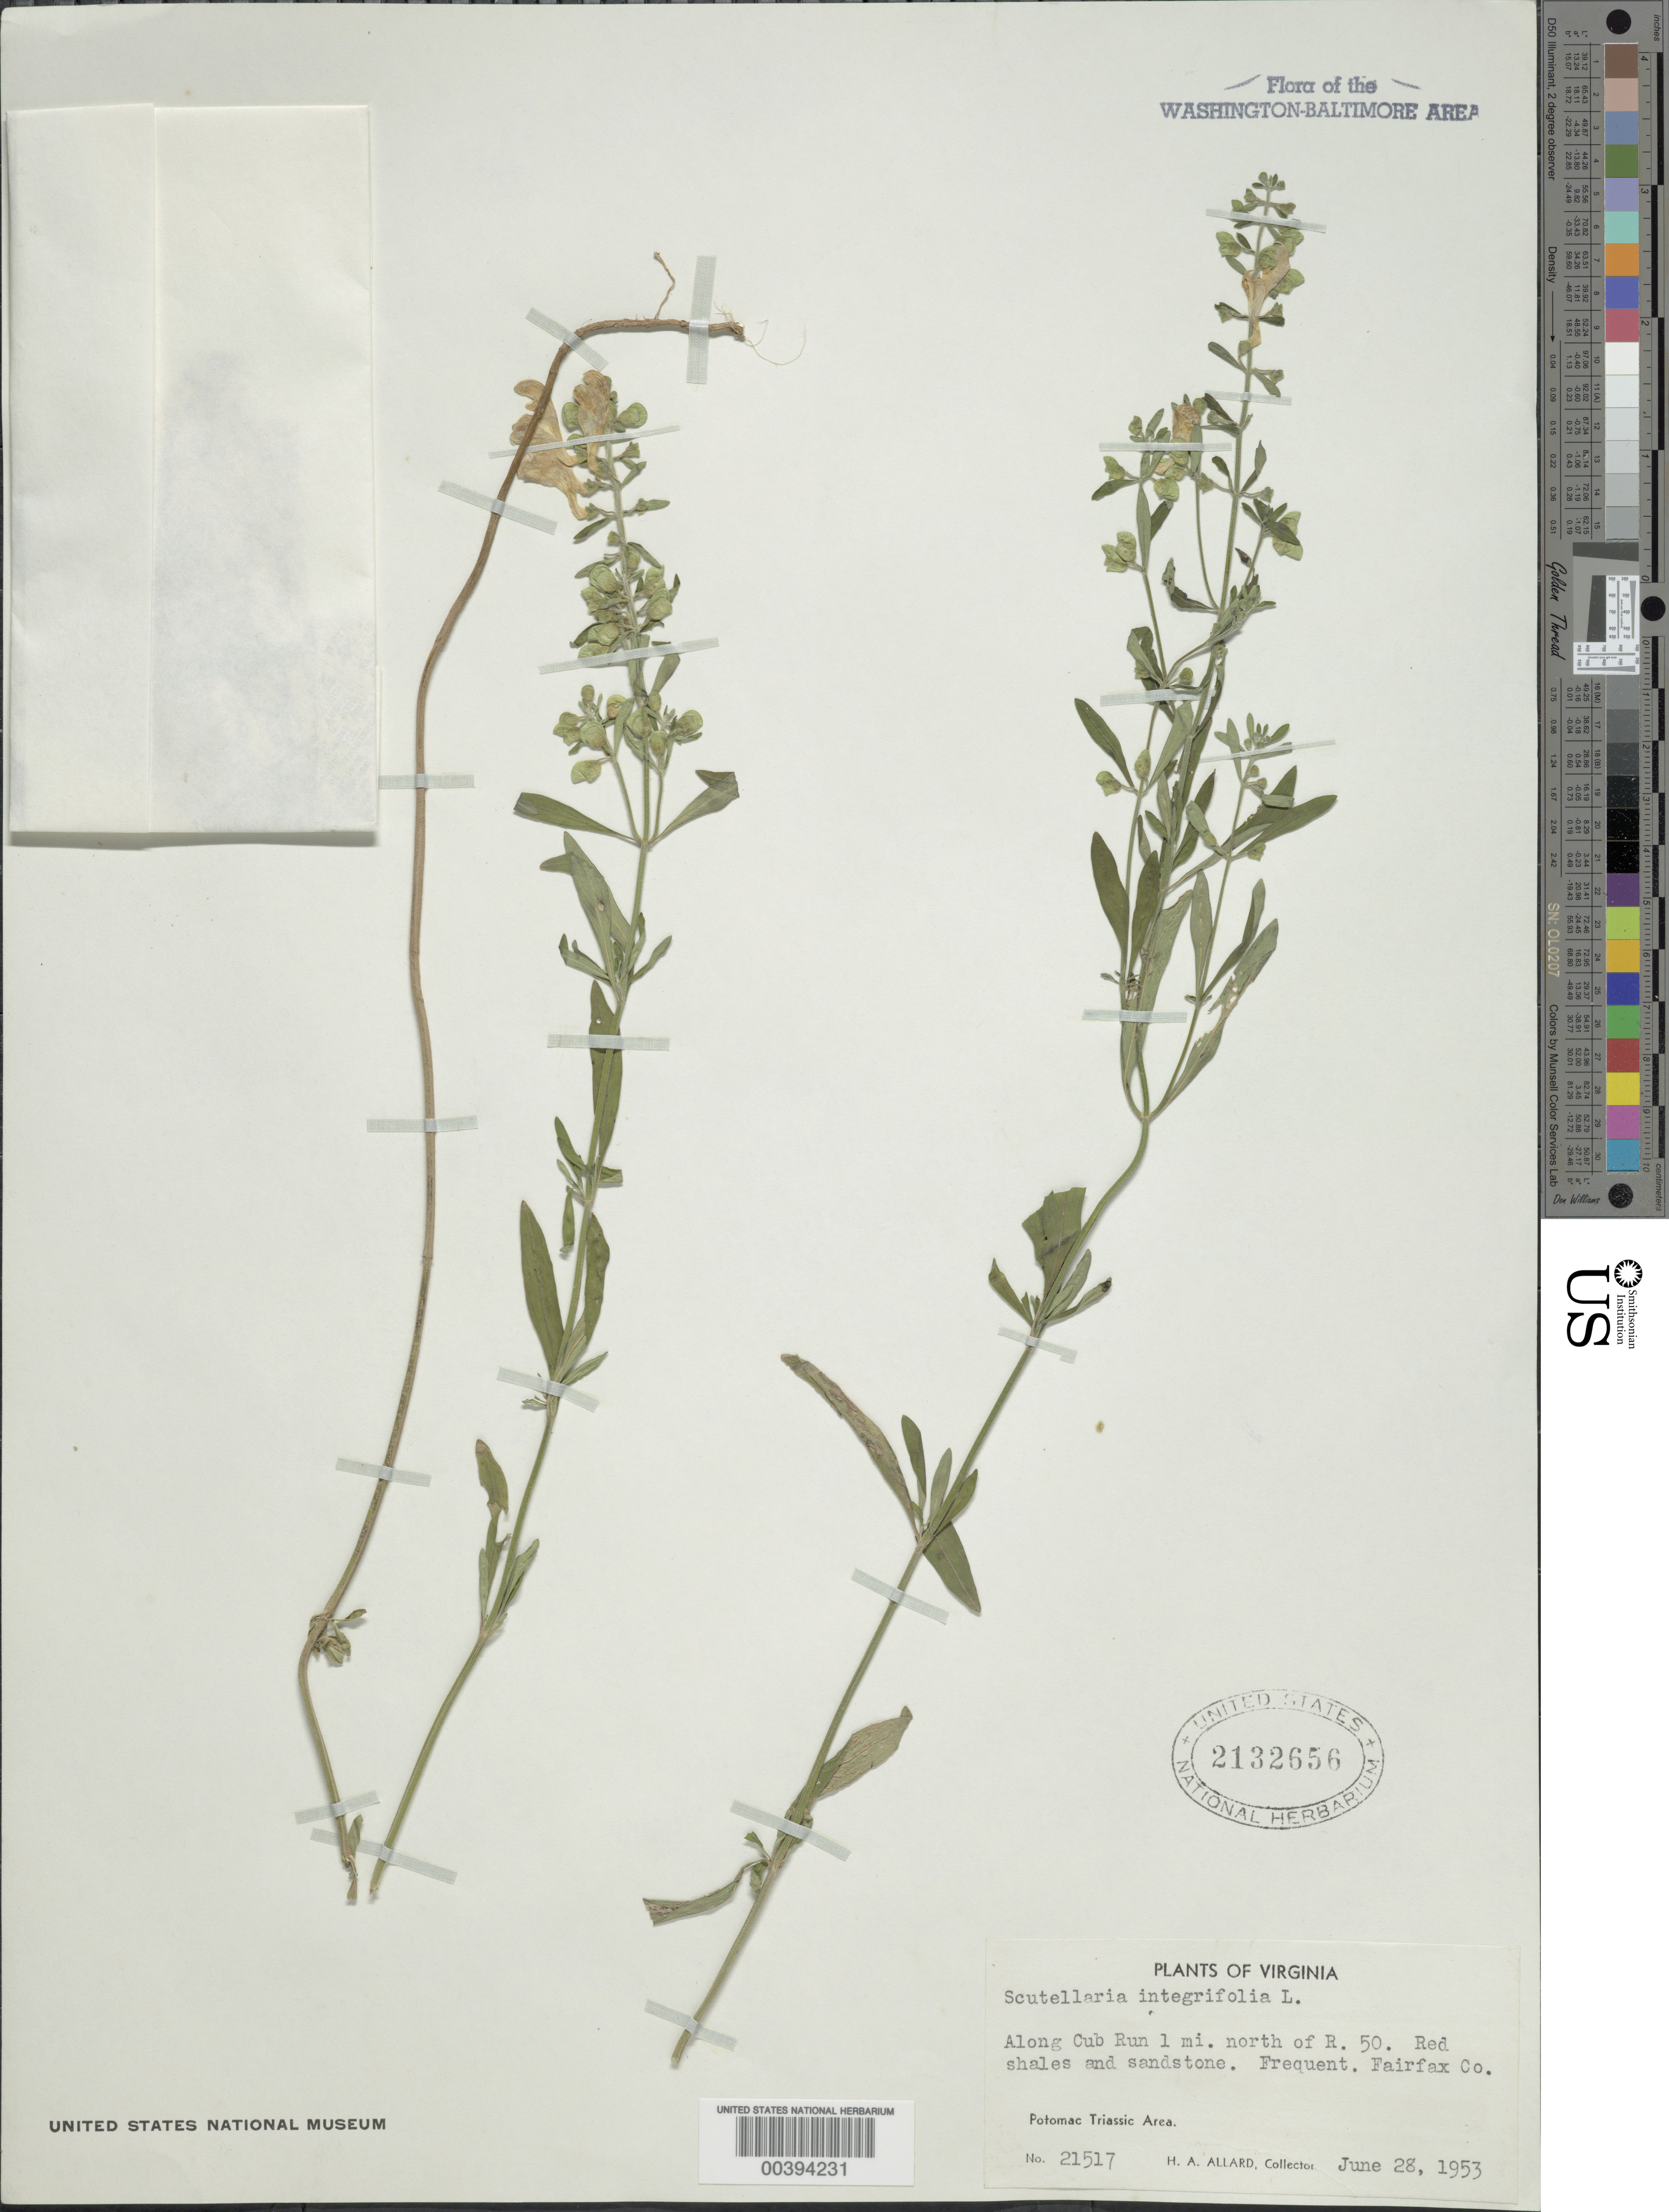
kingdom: Plantae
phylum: Tracheophyta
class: Magnoliopsida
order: Lamiales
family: Lamiaceae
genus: Scutellaria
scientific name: Scutellaria integrifolia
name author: L.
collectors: H. A. Allard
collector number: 21517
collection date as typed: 28 Jun 1953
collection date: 1953-06-28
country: United States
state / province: Virginia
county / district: Fairfax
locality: Cub Run north of Route 50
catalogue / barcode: US 2132656